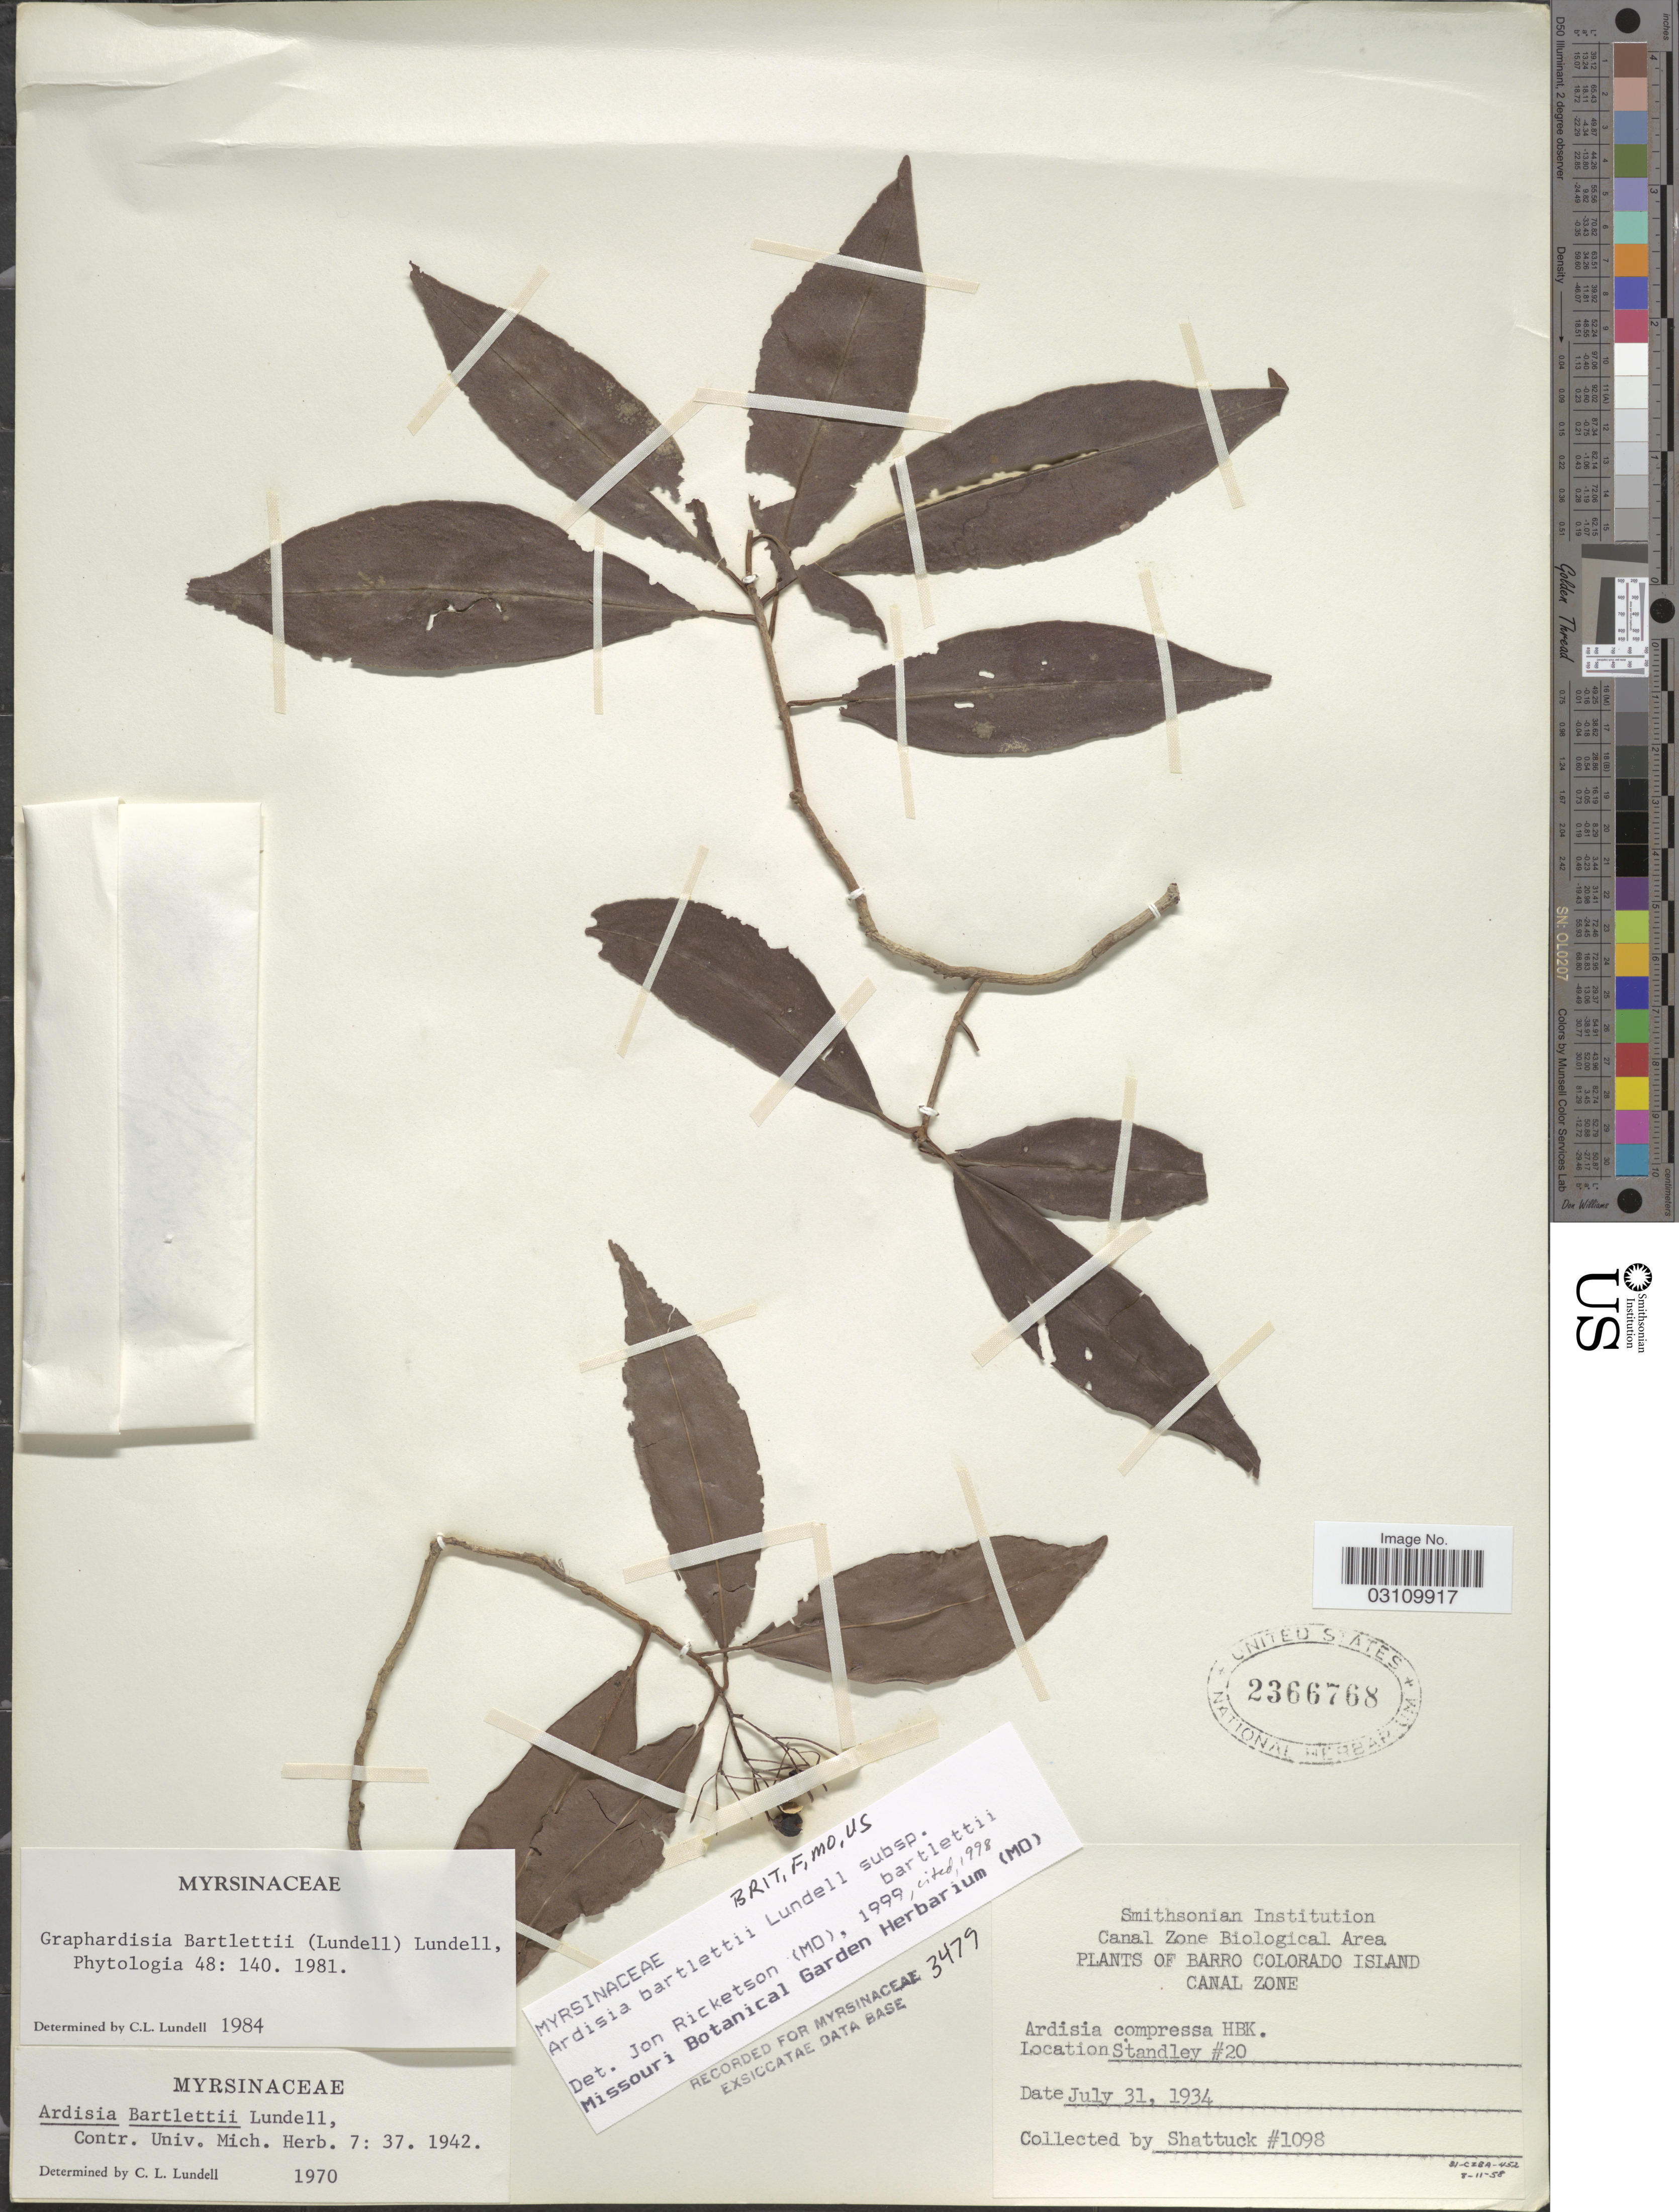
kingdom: Plantae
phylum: Tracheophyta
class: Magnoliopsida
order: Ericales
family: Primulaceae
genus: Ardisia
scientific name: Ardisia bartletii var. bartlettii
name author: Lundell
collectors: Shattuck, --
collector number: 1098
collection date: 1934-07-31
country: Panama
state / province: Panamá Oeste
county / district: Canal Zone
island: Barro Colorado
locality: Barro Colorado Island, Canal Zone, Standley #20.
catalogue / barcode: US 2366768